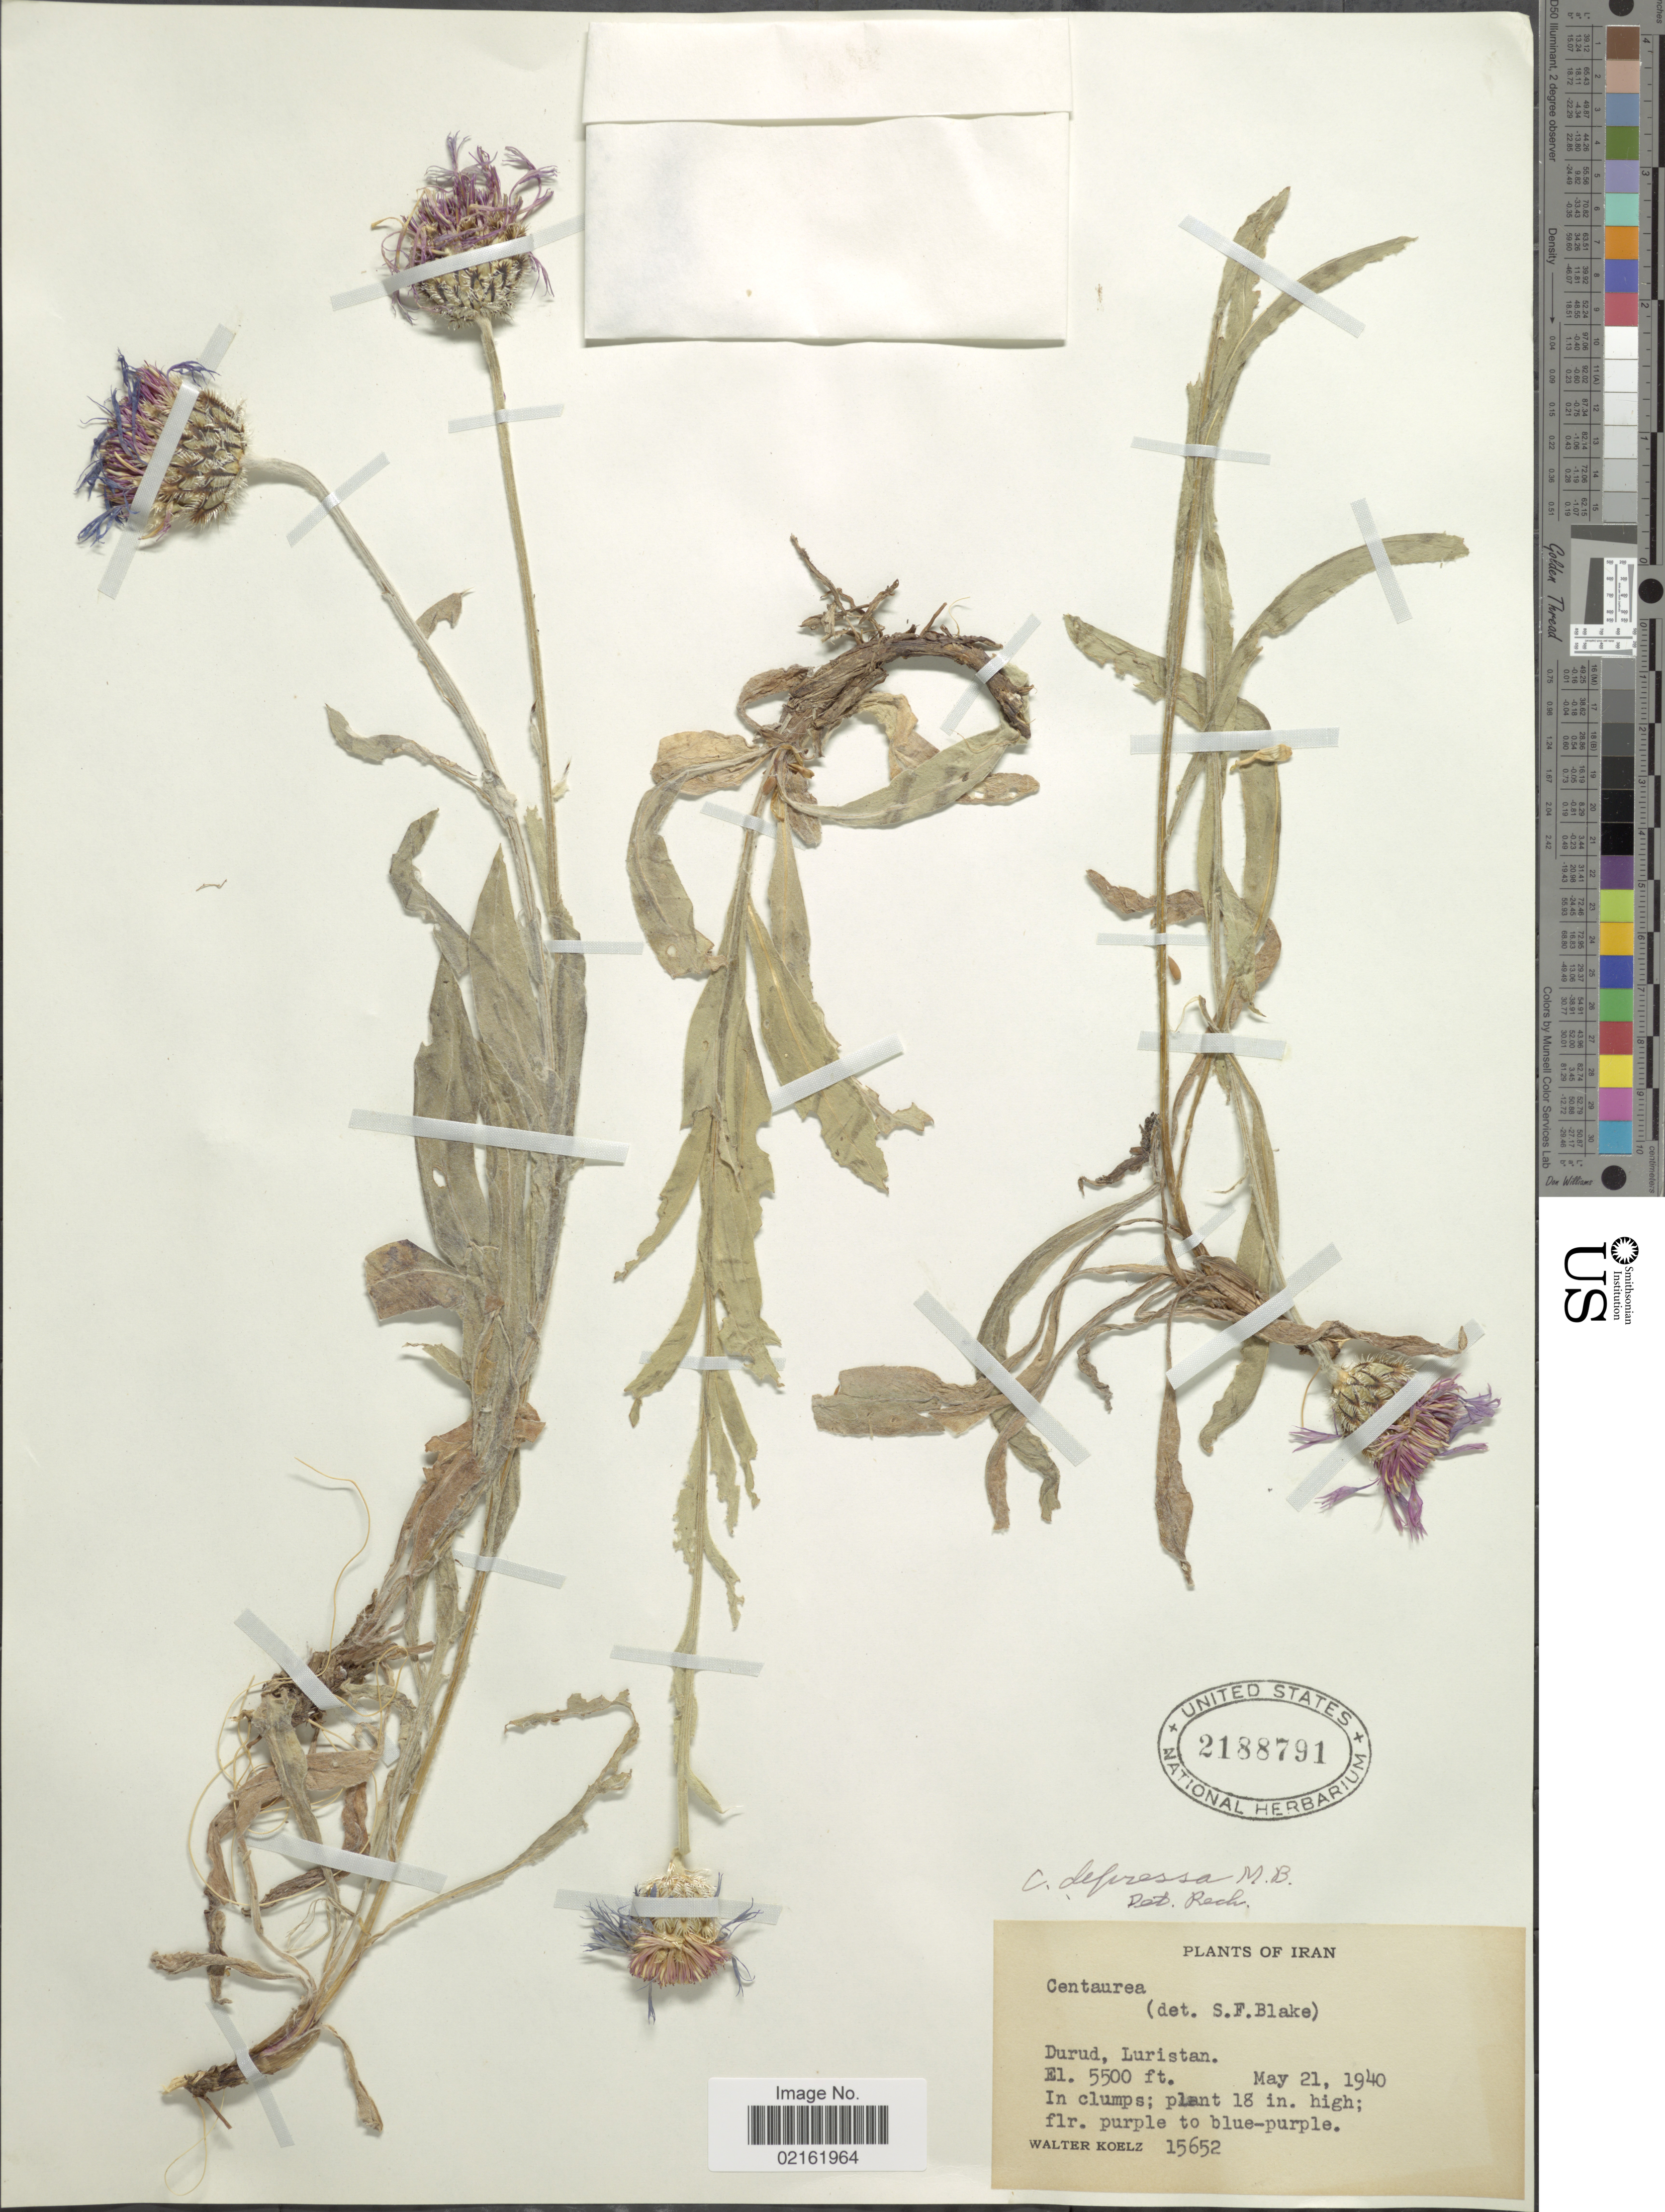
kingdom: Plantae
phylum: Tracheophyta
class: Magnoliopsida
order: Asterales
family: Asteraceae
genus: Centaurea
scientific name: Centaurea depressa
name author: M. Bieb.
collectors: W. N. Koelz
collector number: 15652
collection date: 1940-05-21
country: Iran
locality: Durud, Luristan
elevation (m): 1676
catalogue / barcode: US 2188791